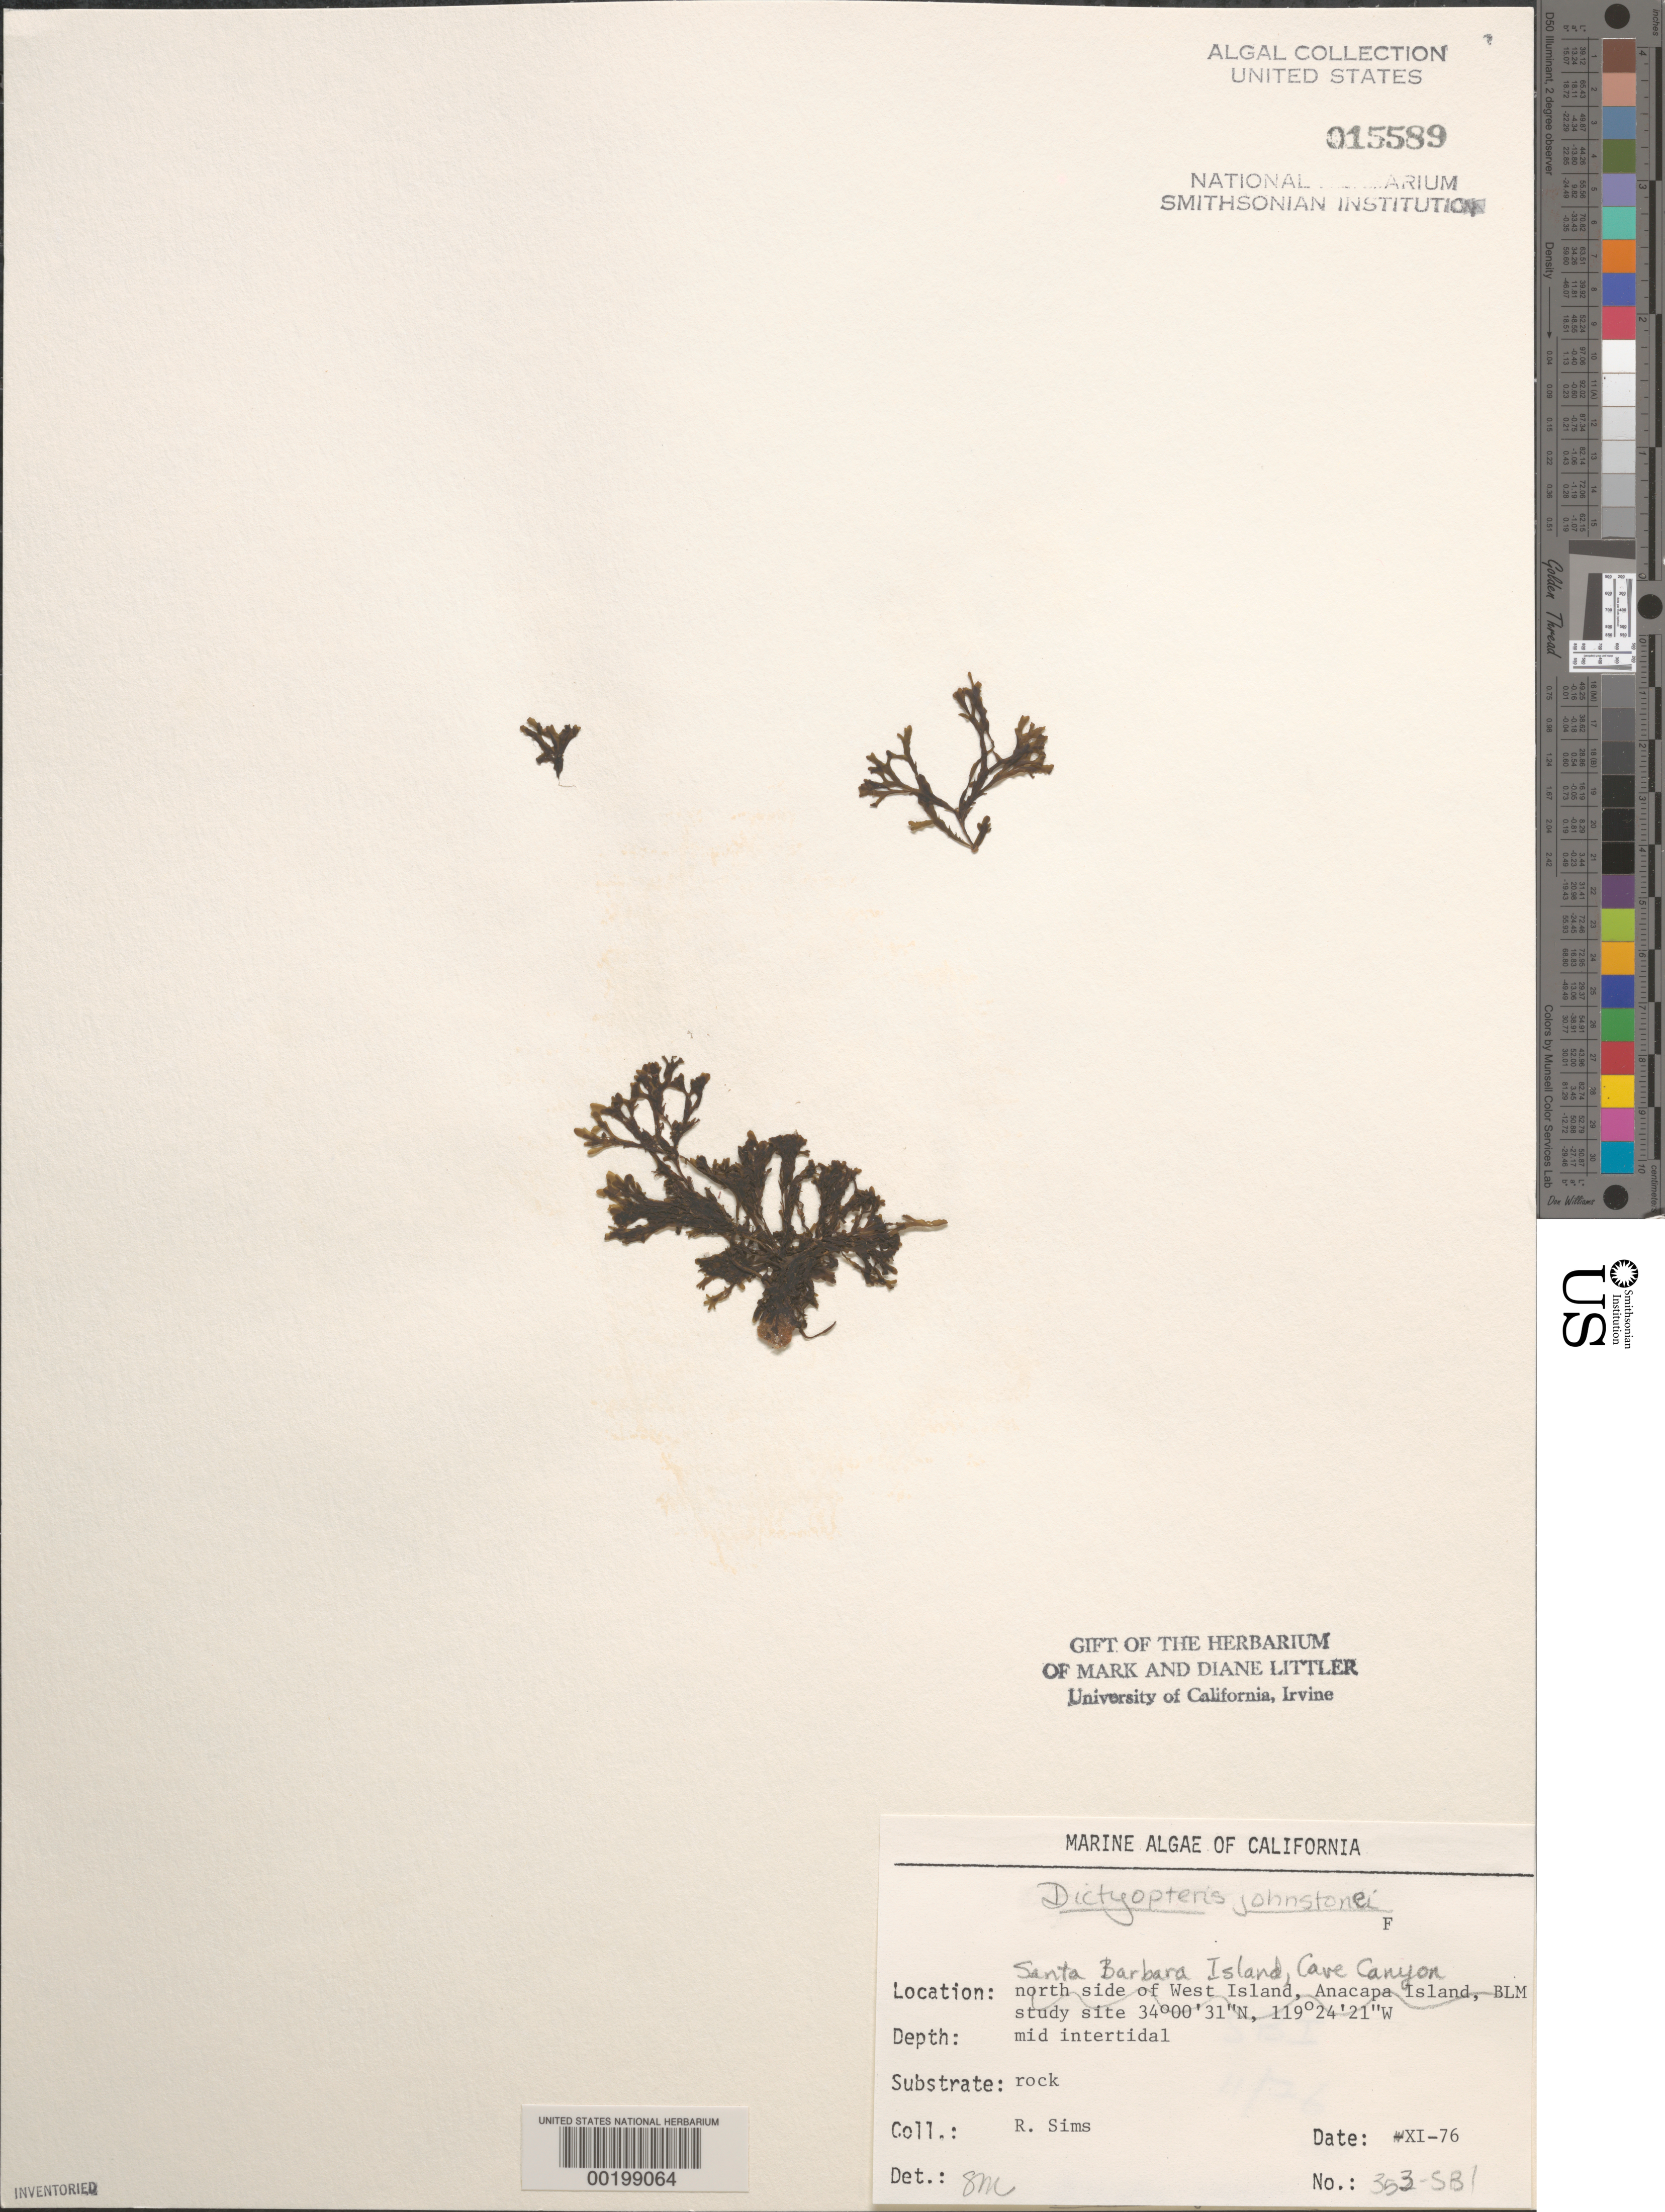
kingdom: Chromista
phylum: Ochrophyta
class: Phaeophyceae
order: Dictyotales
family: Dictyotaceae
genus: Dictyota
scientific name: Dictyota coriacea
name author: (E.M. Holmes) I.K. Hwang et al.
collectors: R. H. Sims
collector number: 353-sbi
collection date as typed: Nov 1976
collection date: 1976-11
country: United States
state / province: California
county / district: Santa Barbara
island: Santa Barbara Island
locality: Cave Canyon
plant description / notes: BLM-SOCALBIGHT Rocky Intertidal Survey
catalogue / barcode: US 15589